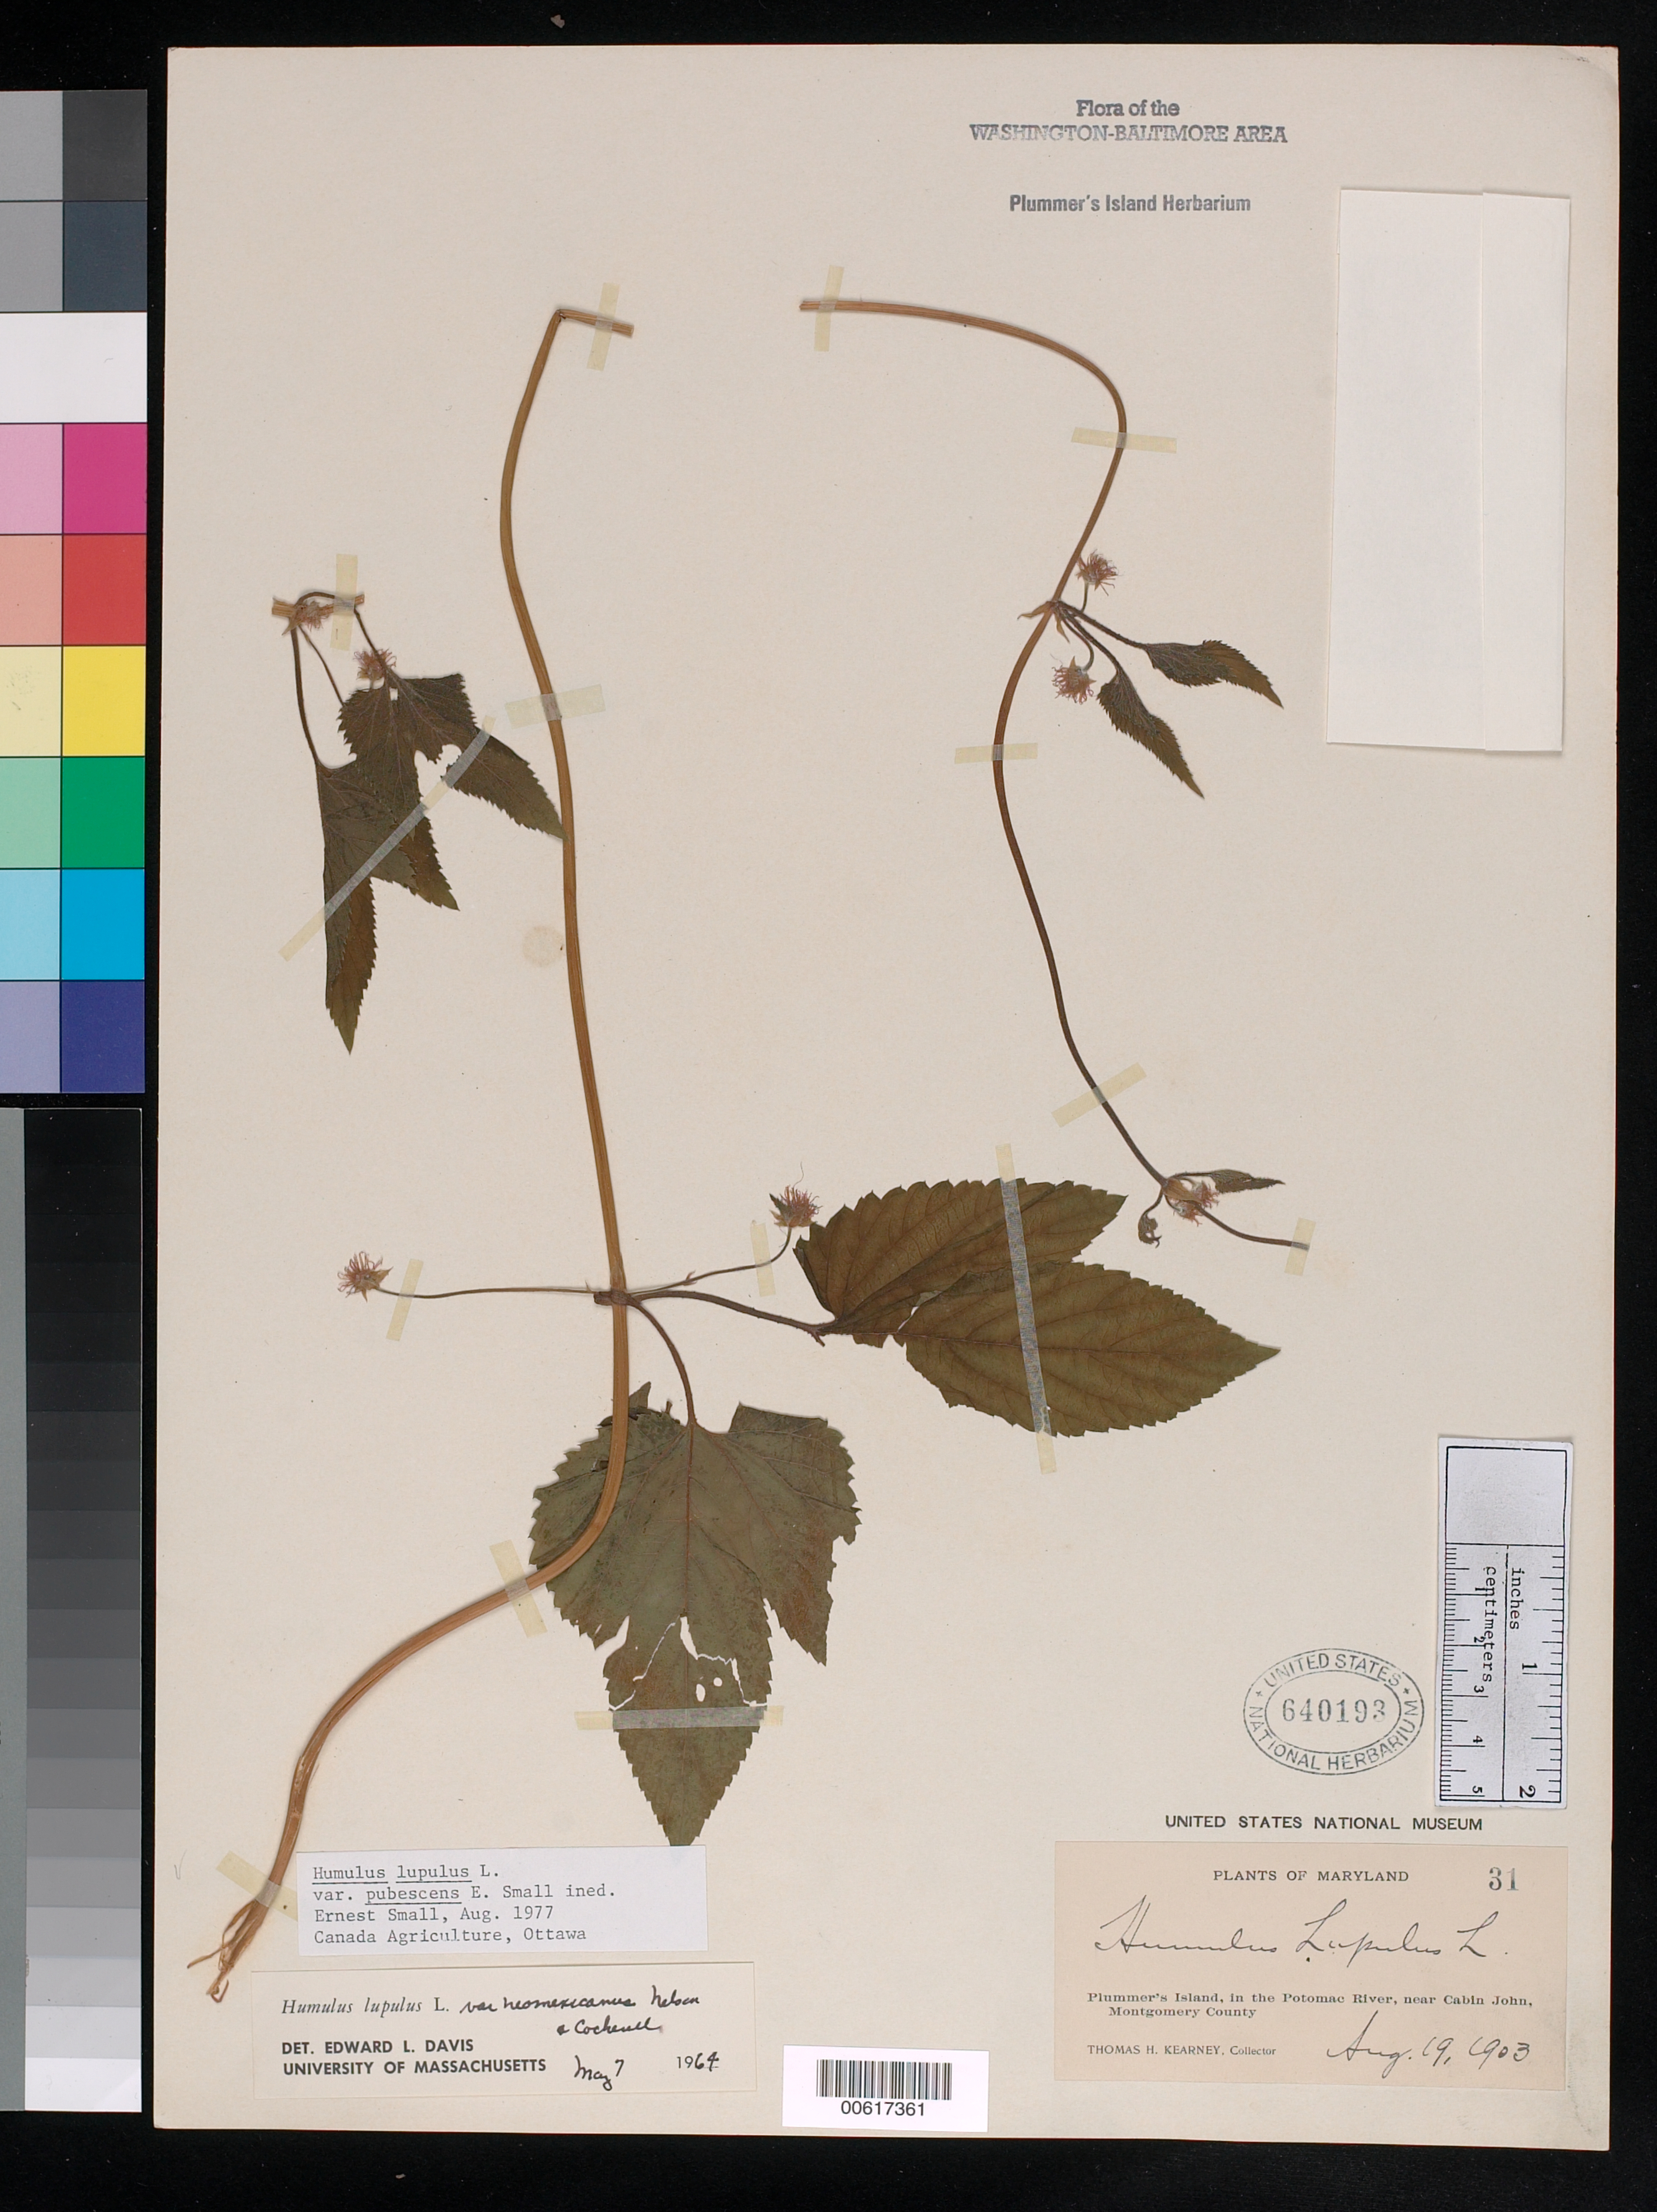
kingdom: Plantae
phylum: Tracheophyta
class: Magnoliopsida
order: Rosales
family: Cannabaceae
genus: Humulus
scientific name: Humulus pubescens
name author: (Small) Tembrock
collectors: T. H. Kearney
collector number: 31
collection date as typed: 19 Aug 1903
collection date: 1903-08-19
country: United States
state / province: Maryland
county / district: Montgomery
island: Plummers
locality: Plummers Island, in the Potomac River, near Cabin John Plummers Island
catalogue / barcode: US 640193